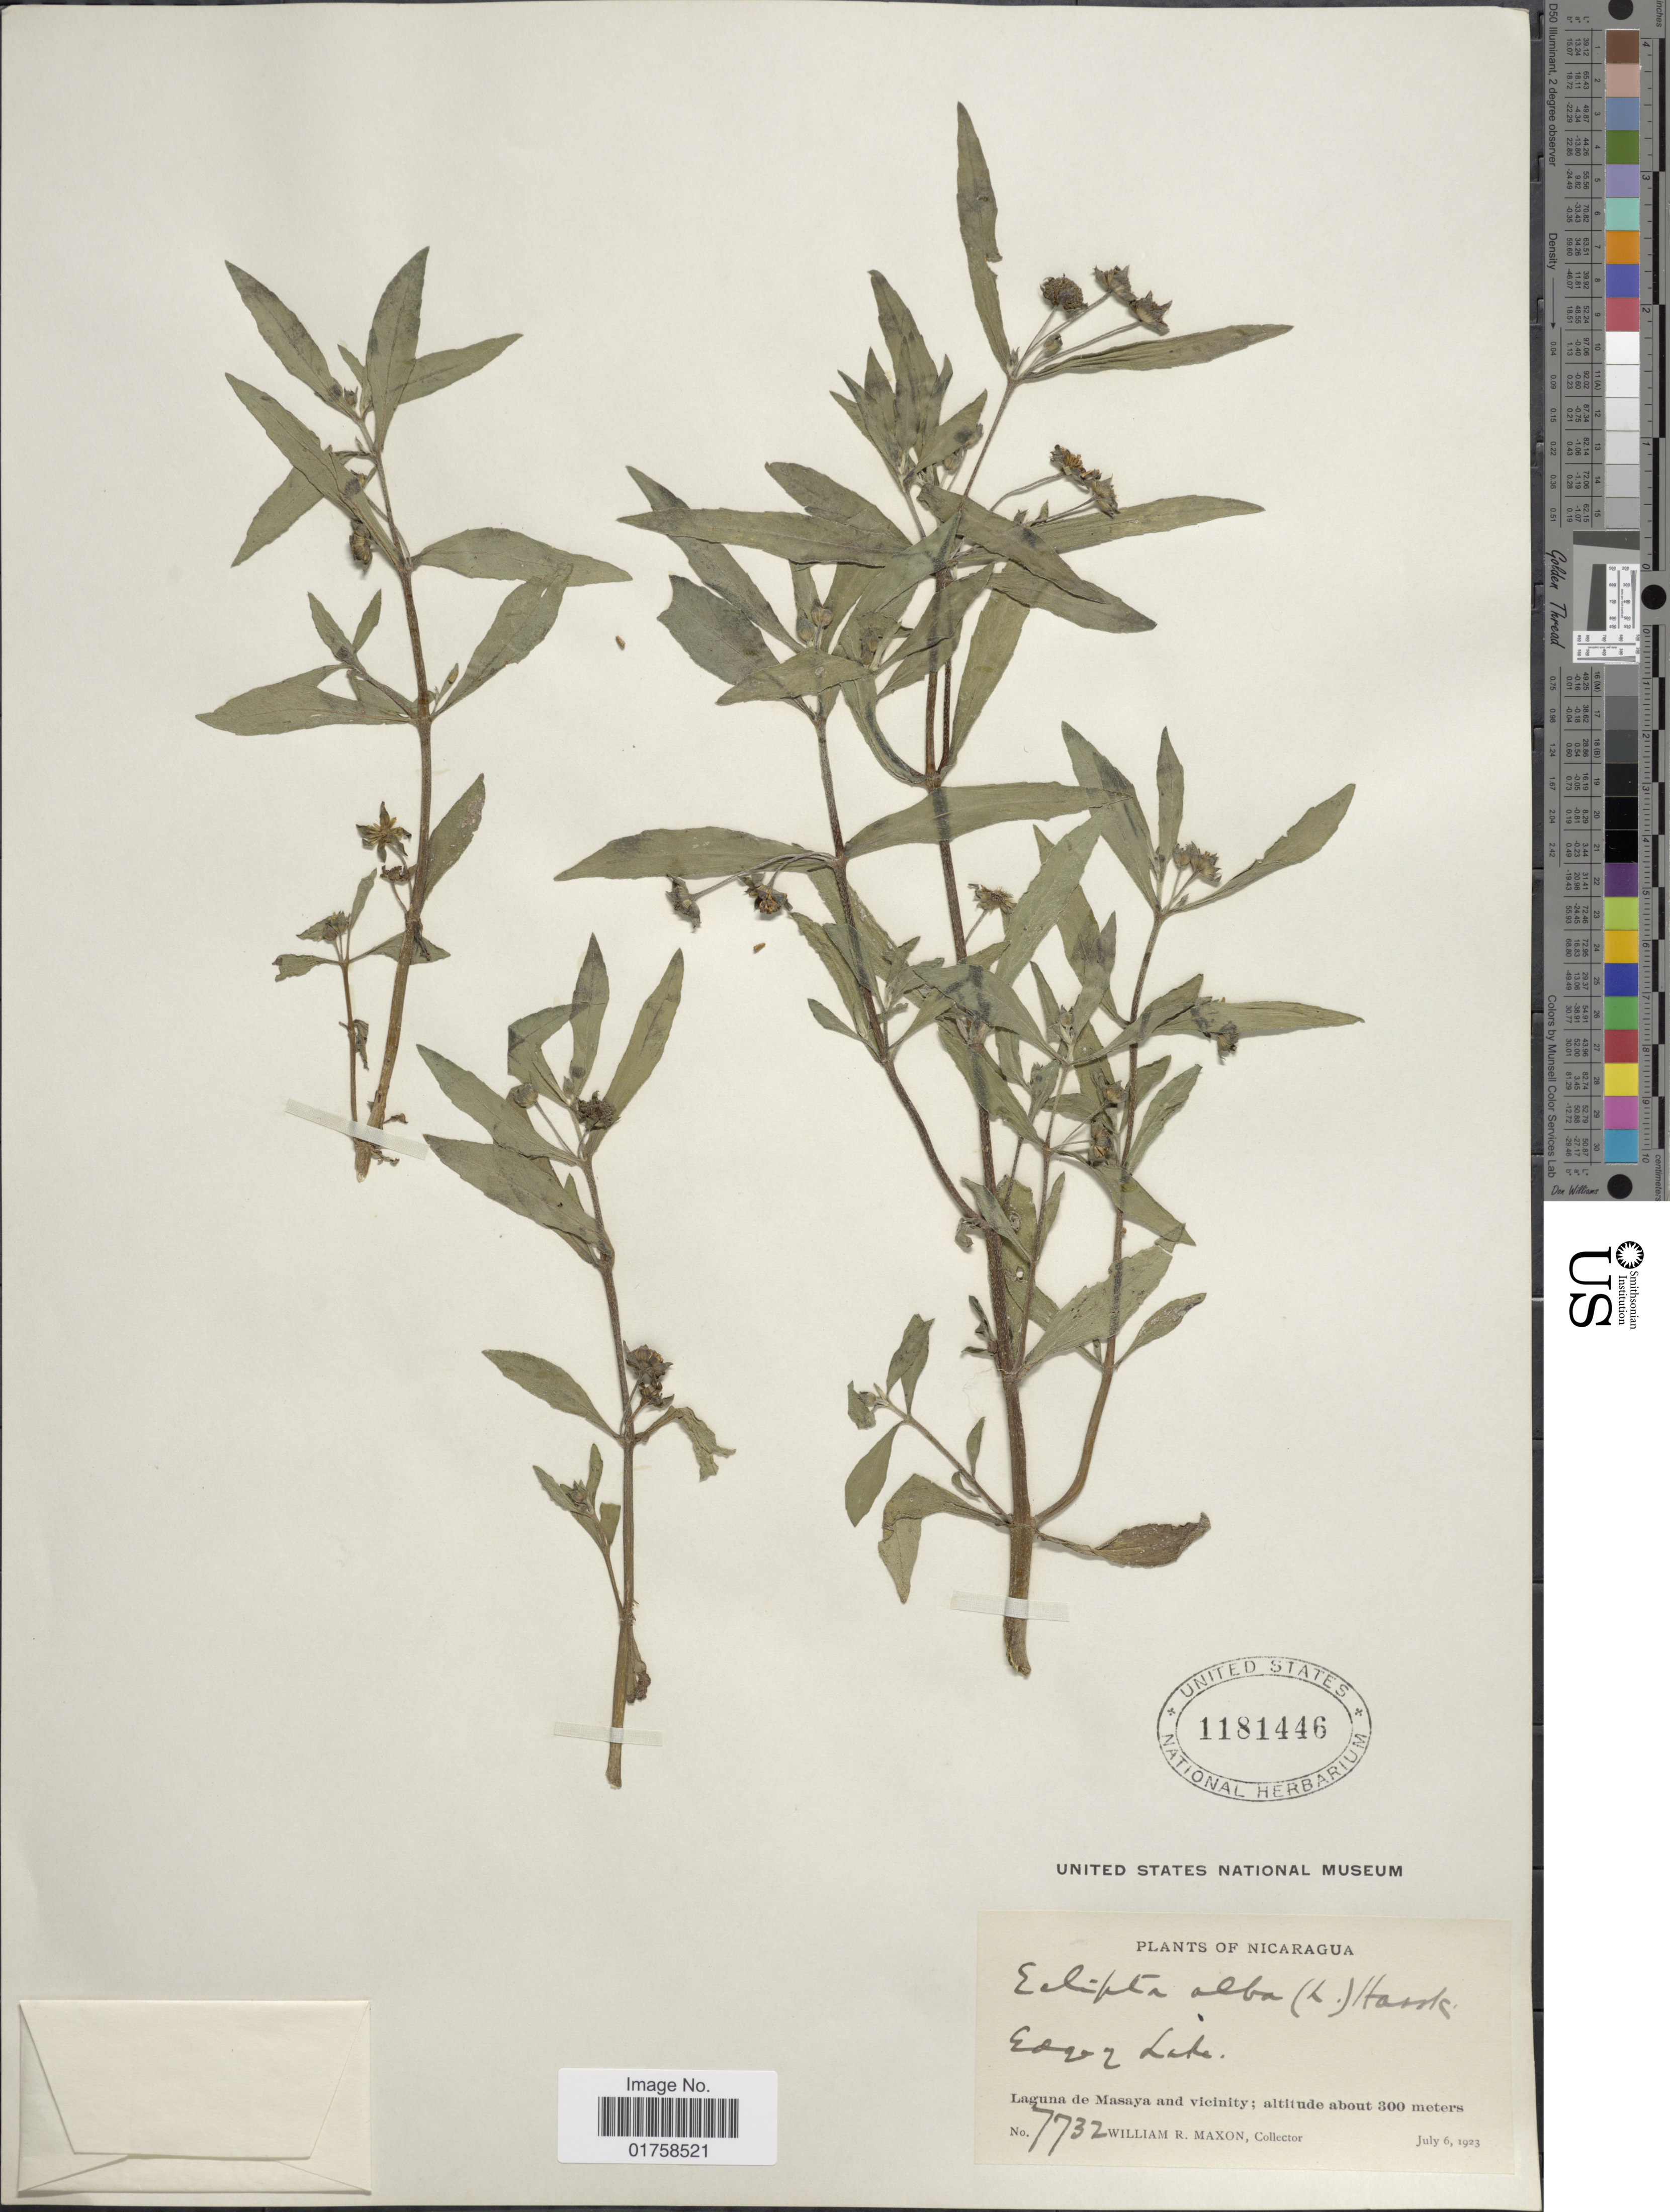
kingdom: Plantae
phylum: Tracheophyta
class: Magnoliopsida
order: Asterales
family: Asteraceae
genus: Eclipta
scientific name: Eclipta alba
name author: (L.) Hassk.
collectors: W. R. Maxon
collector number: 7732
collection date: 1923-07-06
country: Nicaragua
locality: Nicaragua. Edgar Lake. Laguna de Masaya and vicinity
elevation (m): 300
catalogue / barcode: US 1181446